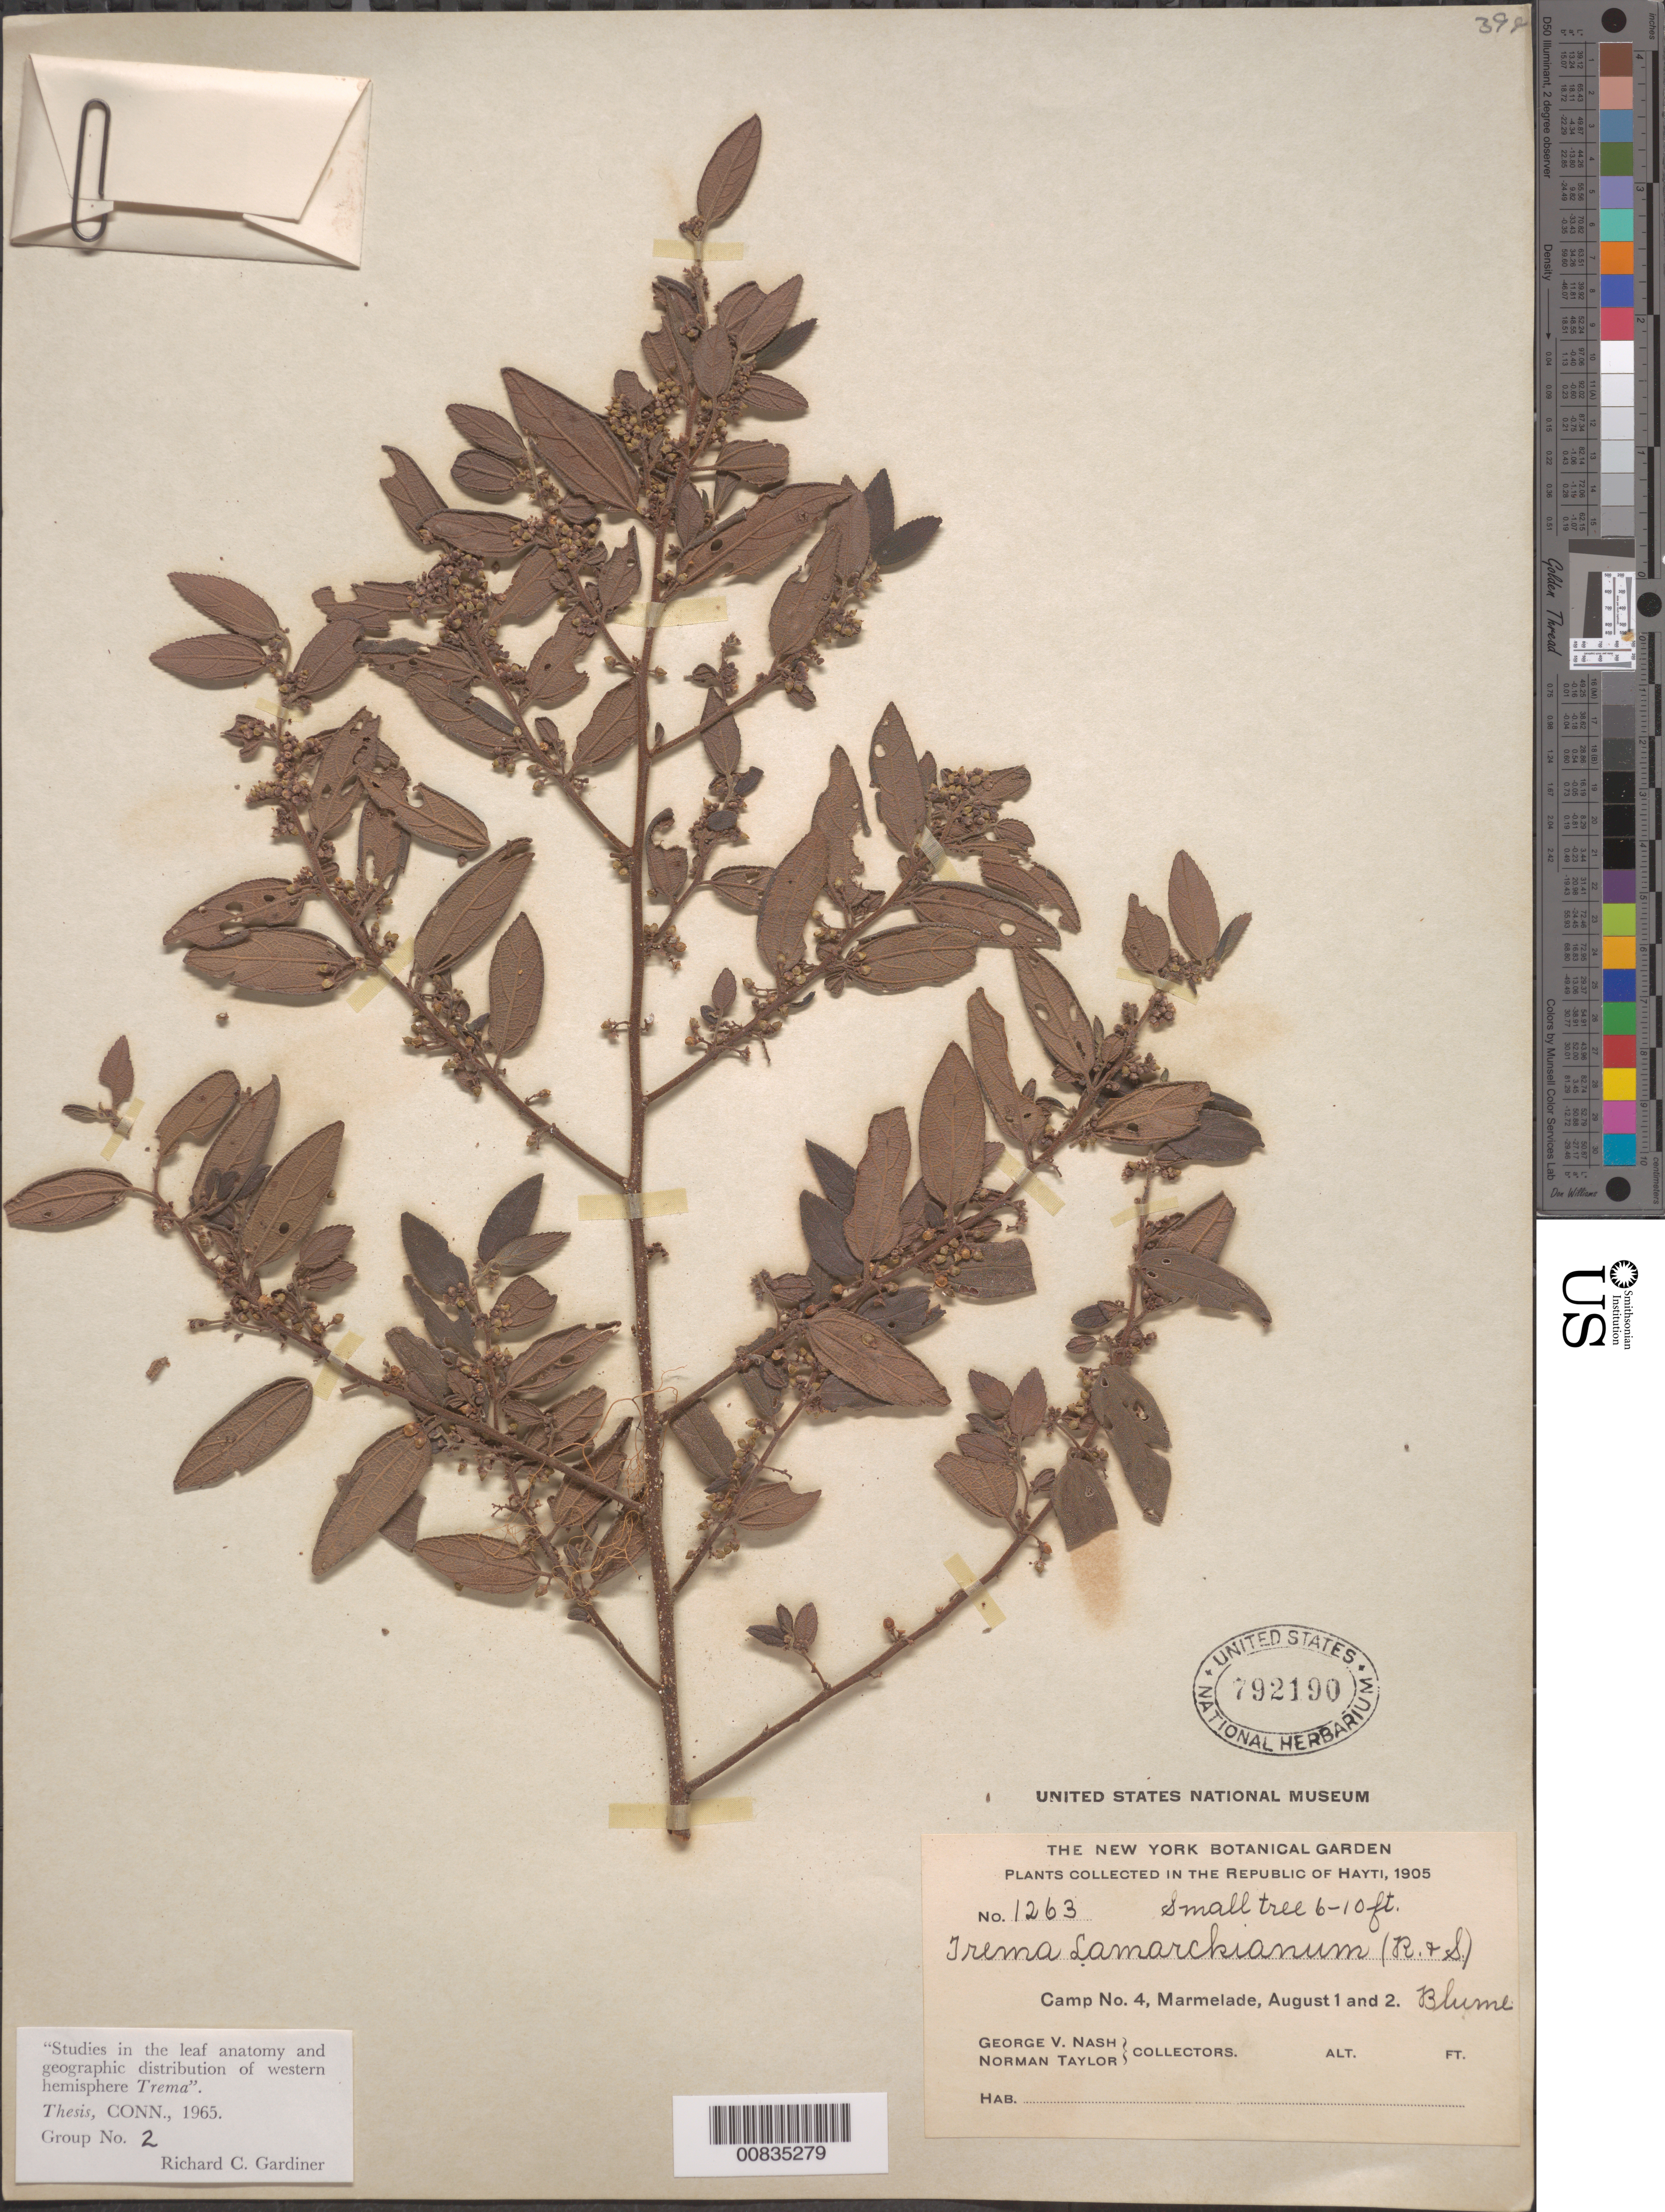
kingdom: Plantae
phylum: Tracheophyta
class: Magnoliopsida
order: Rosales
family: Cannabaceae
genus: Trema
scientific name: Trema lamarckianum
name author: (Schult.) Blume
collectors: G. V. Nash & N. Taylor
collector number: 1263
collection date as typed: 01 Aug 1905 to 02 Aug 1905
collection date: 1905-08-01/1905-08-02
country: Haiti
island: Hispaniola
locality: Camp No. 4, Marmelade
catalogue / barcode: US 792190